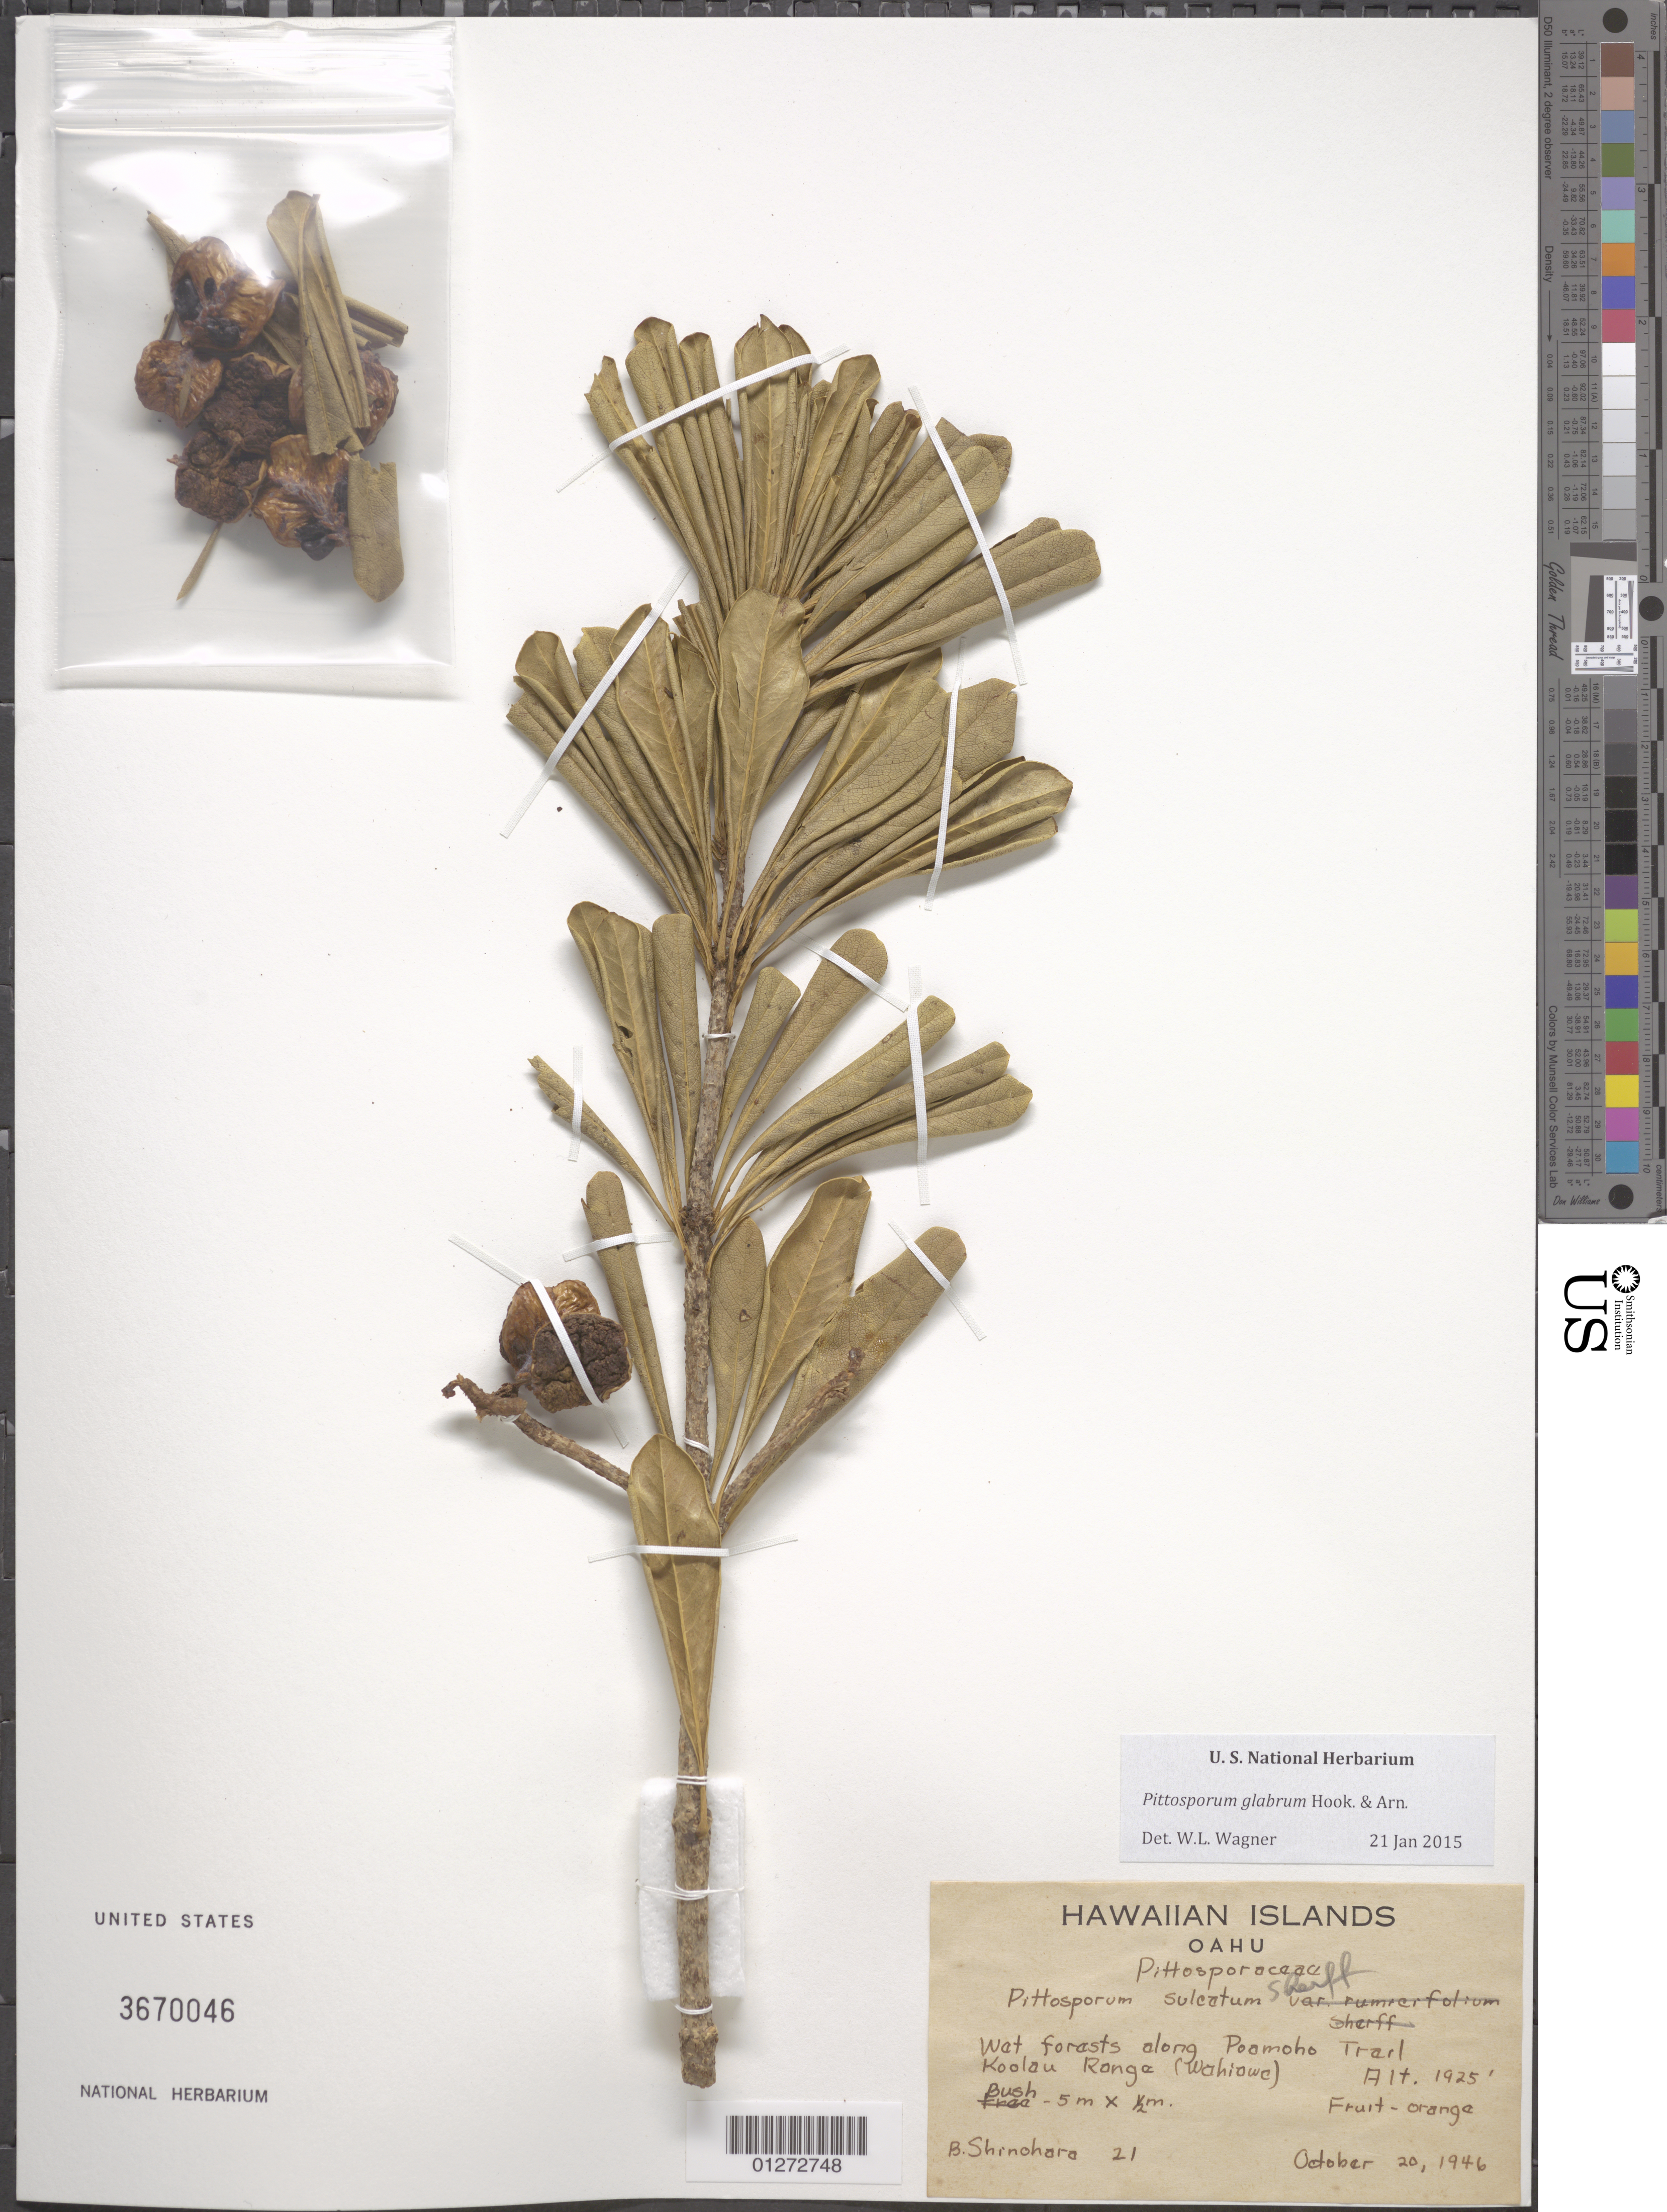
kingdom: Plantae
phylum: Tracheophyta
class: Magnoliopsida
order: Apiales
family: Pittosporaceae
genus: Pittosporum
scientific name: Pittosporum glabrum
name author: Hook. & Arn.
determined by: Wagner, W. L., (BOT), Smithsonian Institution - National Museum of Natural History (UNITED STATES)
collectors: B. Shinohara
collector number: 21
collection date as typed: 20 Oct 1946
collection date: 1946-10-20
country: United States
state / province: Hawaii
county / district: Honolulu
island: Oahu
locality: Along Poamoho Trail, Wahiawa Koolau Range.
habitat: Wet forest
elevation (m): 587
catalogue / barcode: US 3670046